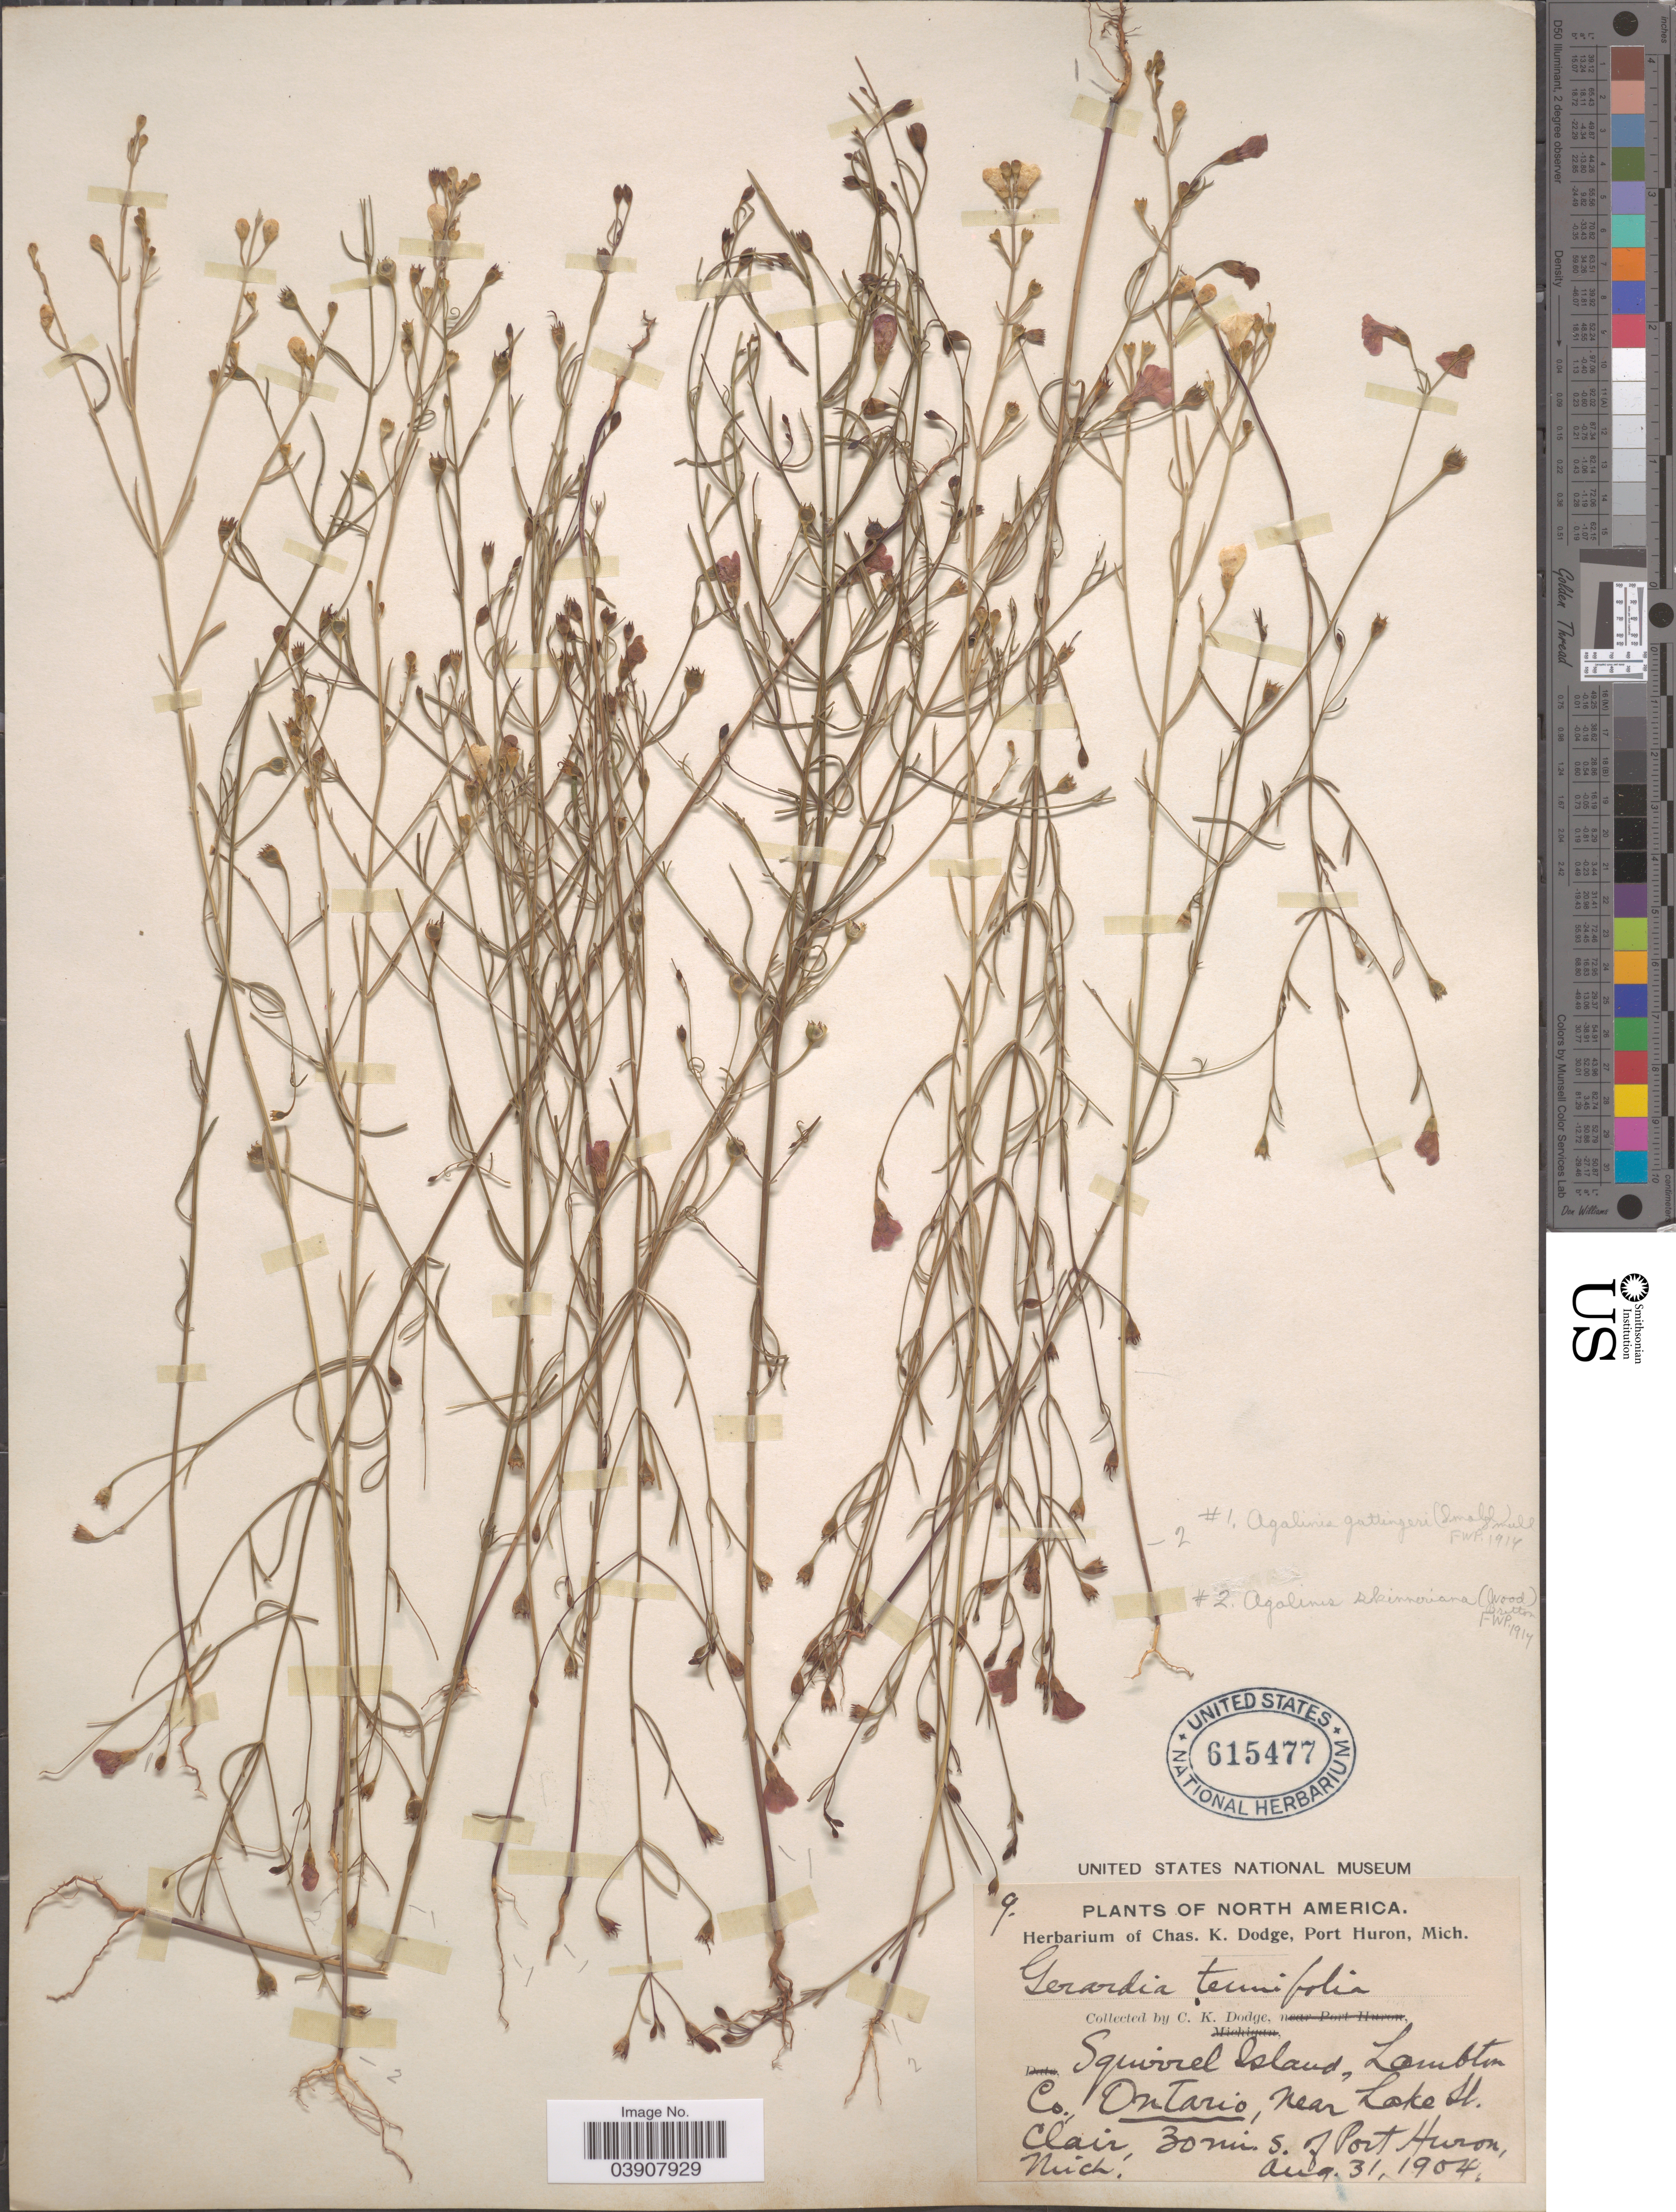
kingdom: Plantae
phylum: Tracheophyta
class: Magnoliopsida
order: Lamiales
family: Orobanchaceae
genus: Agalinis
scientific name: Agalinis gattingeri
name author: (Small) Small ex Britton & A. Br.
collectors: C. Dodge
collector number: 9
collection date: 1904-08-31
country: Canada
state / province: Ontario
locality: Squirrel Island, Lambton Co. Near Lake St. Clair, 30 mi. S. of Port Huron, Mich.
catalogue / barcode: US 615477